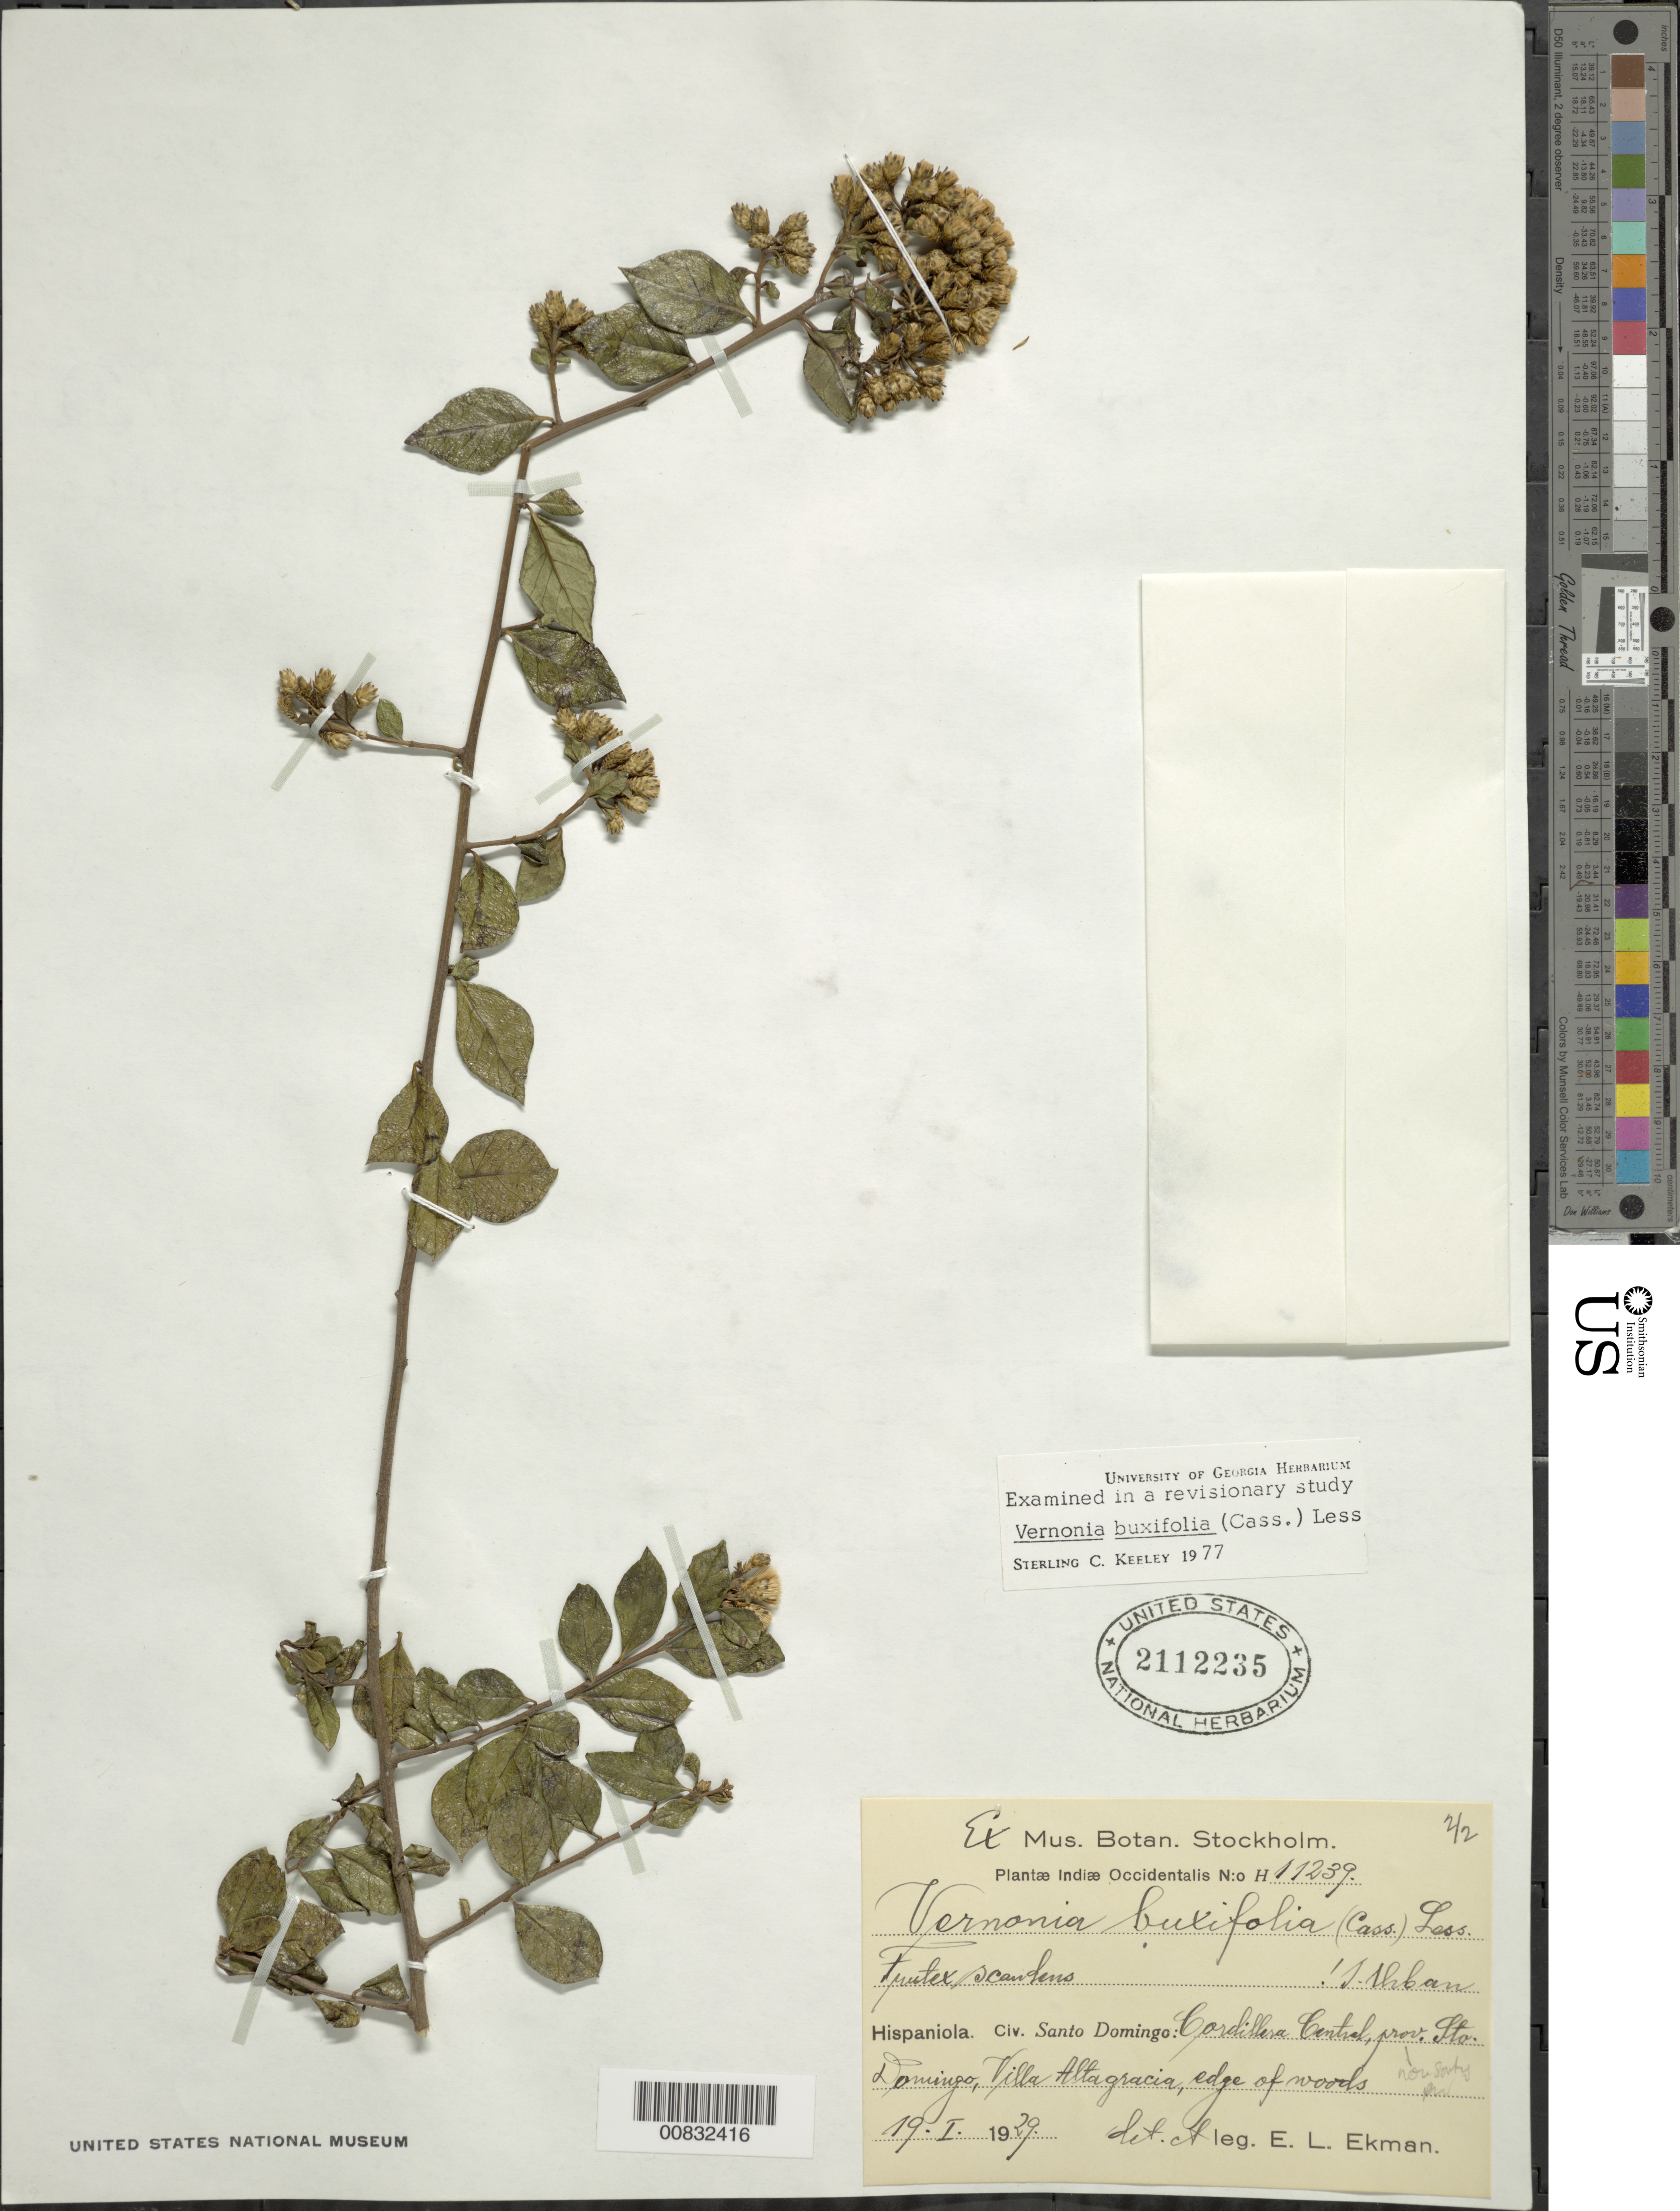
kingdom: Plantae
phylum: Tracheophyta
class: Magnoliopsida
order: Asterales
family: Asteraceae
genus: Vernonanthura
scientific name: Vernonanthura buxifolia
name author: (Less.) H. Rob.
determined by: Keeley, S. C.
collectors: E. L. Ekman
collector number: H 11239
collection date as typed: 19 Jan 1929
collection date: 1929-01-19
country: Dominican Republic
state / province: Distrito Nacional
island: Hispaniola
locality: Cordillera Central, Villa Altagracia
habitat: Edge of woods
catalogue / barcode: US 2112235